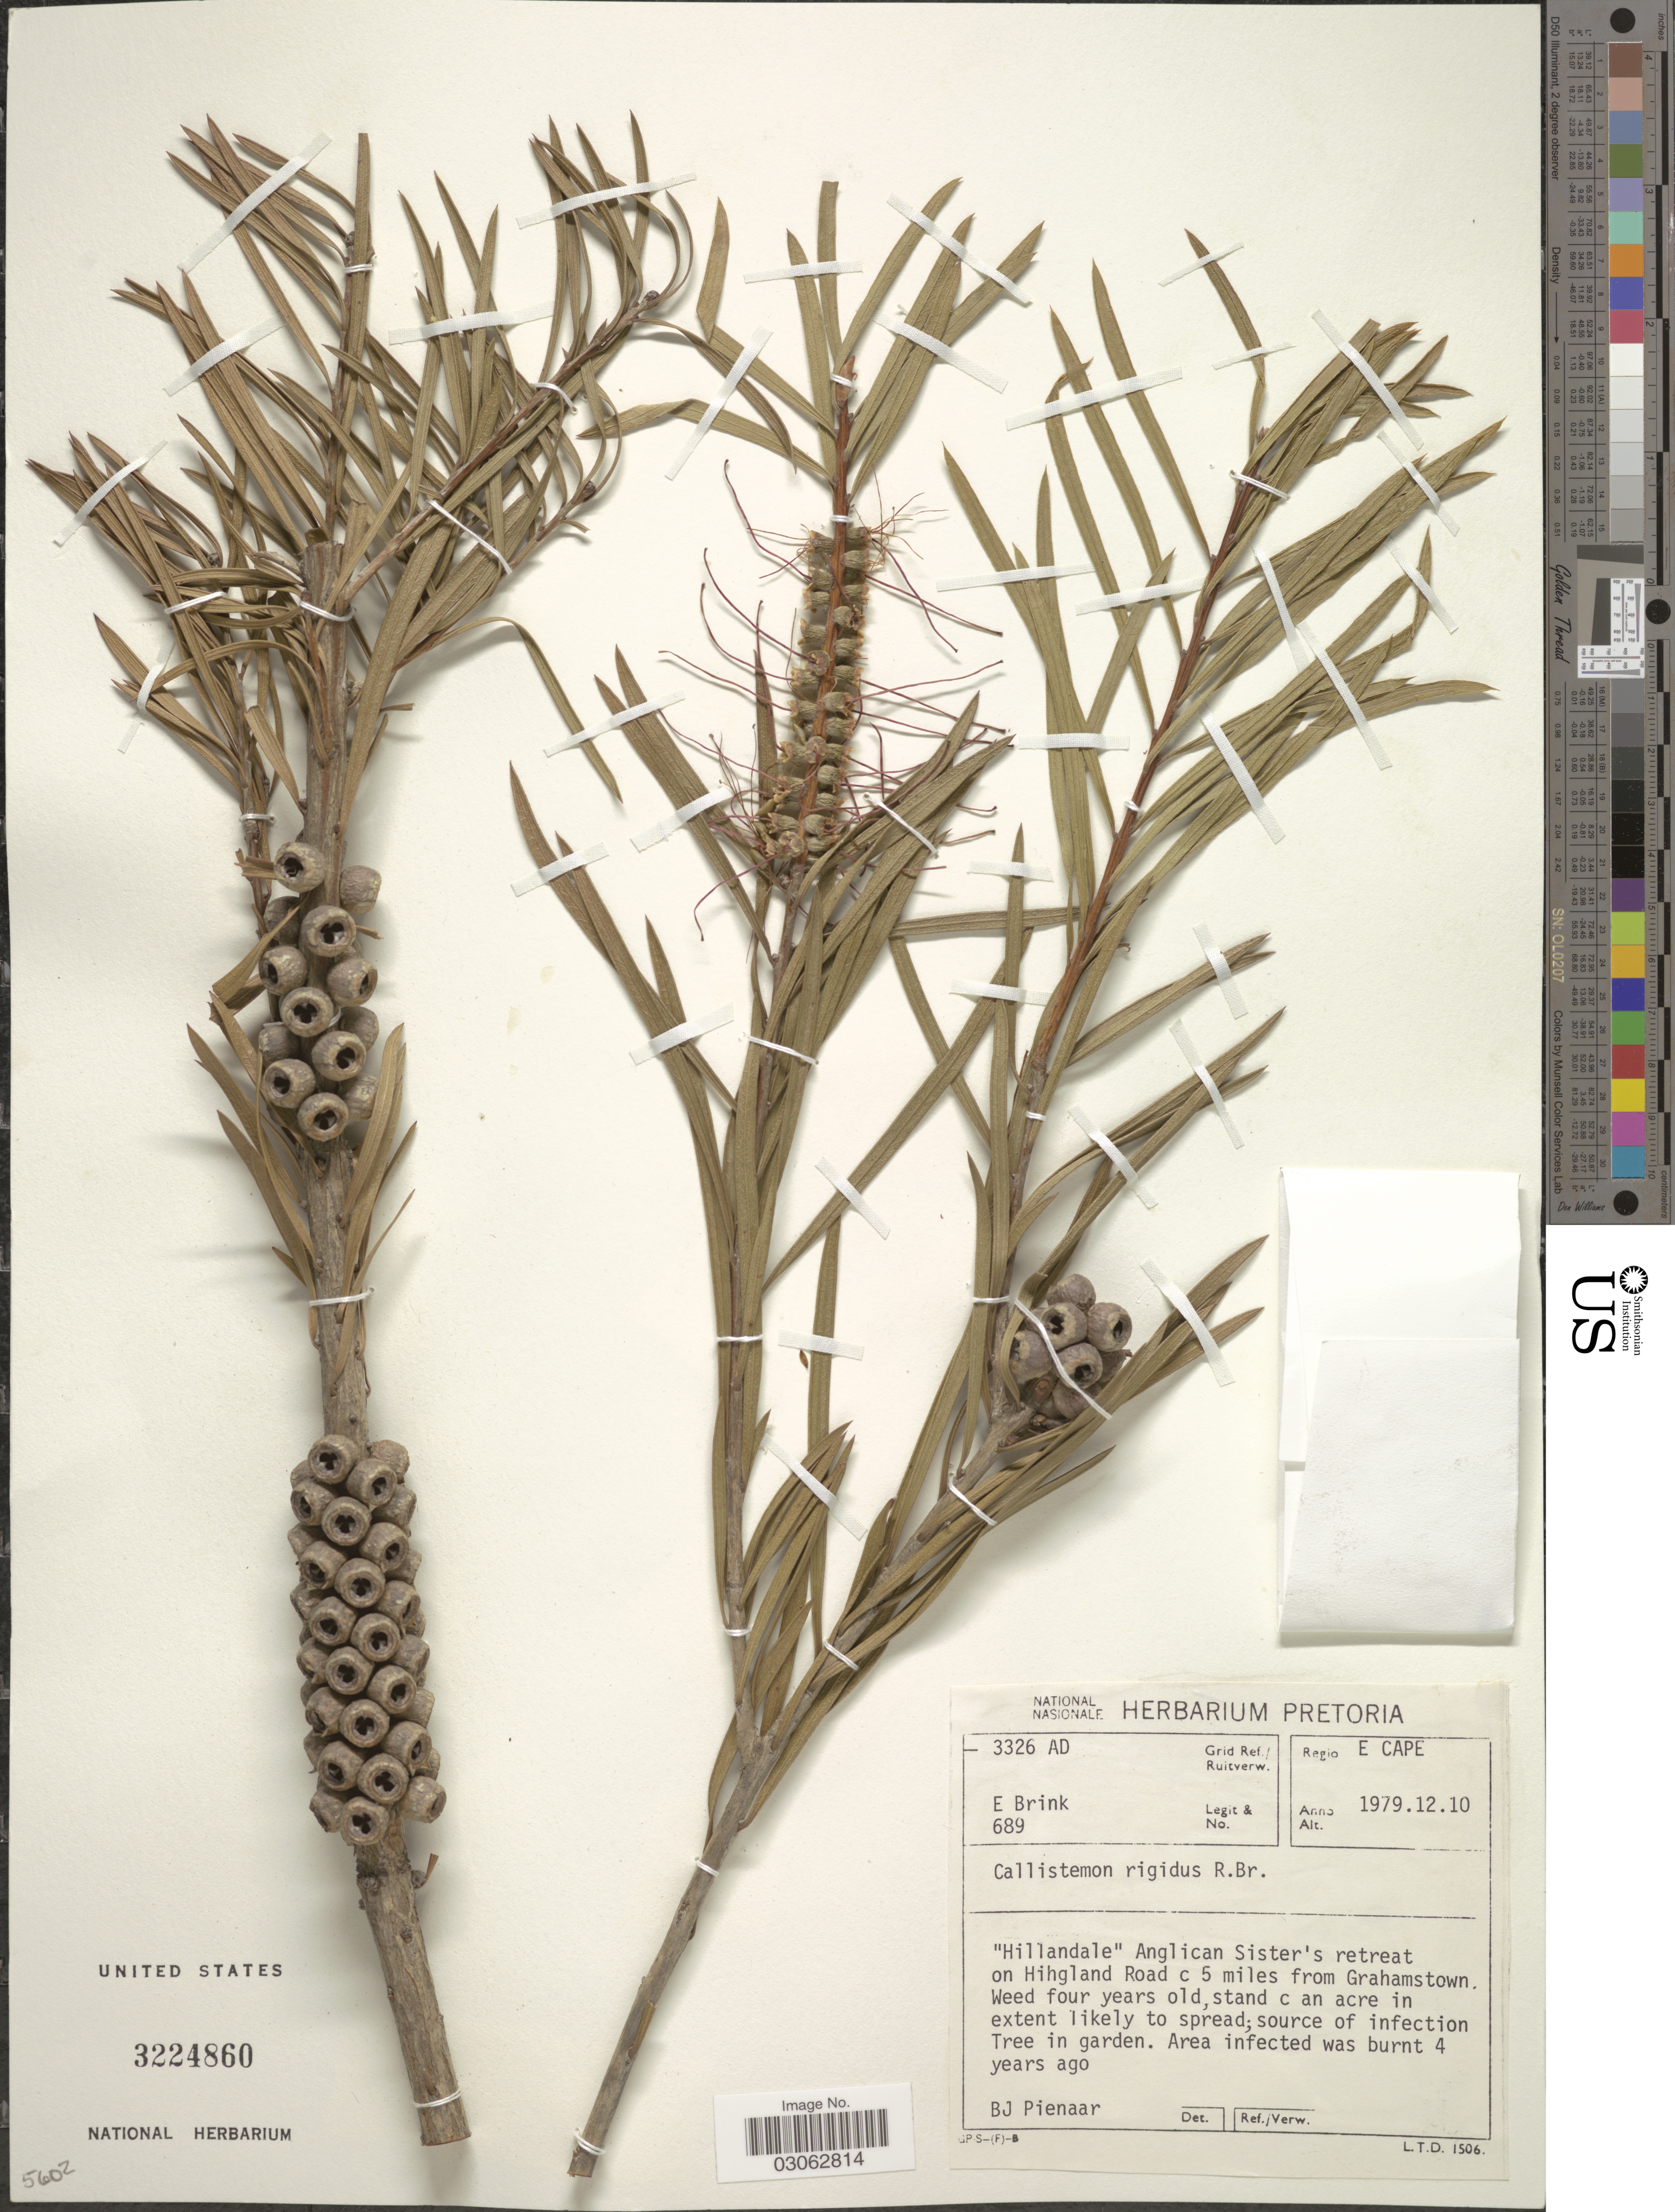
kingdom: Plantae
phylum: Tracheophyta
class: Magnoliopsida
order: Myrtales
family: Myrtaceae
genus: Callistemon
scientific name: Callistemon rigidus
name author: R. Br.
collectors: E. Brink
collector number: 689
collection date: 1979-12-10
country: South Africa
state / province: Eastern Cape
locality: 3326 AD Grid Ref./ Ruiterverw. Regio E cape. "Hillandale" Anglican Sister's retreat on Highland Road c 5 miles from Grahamstown.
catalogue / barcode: US 3224860